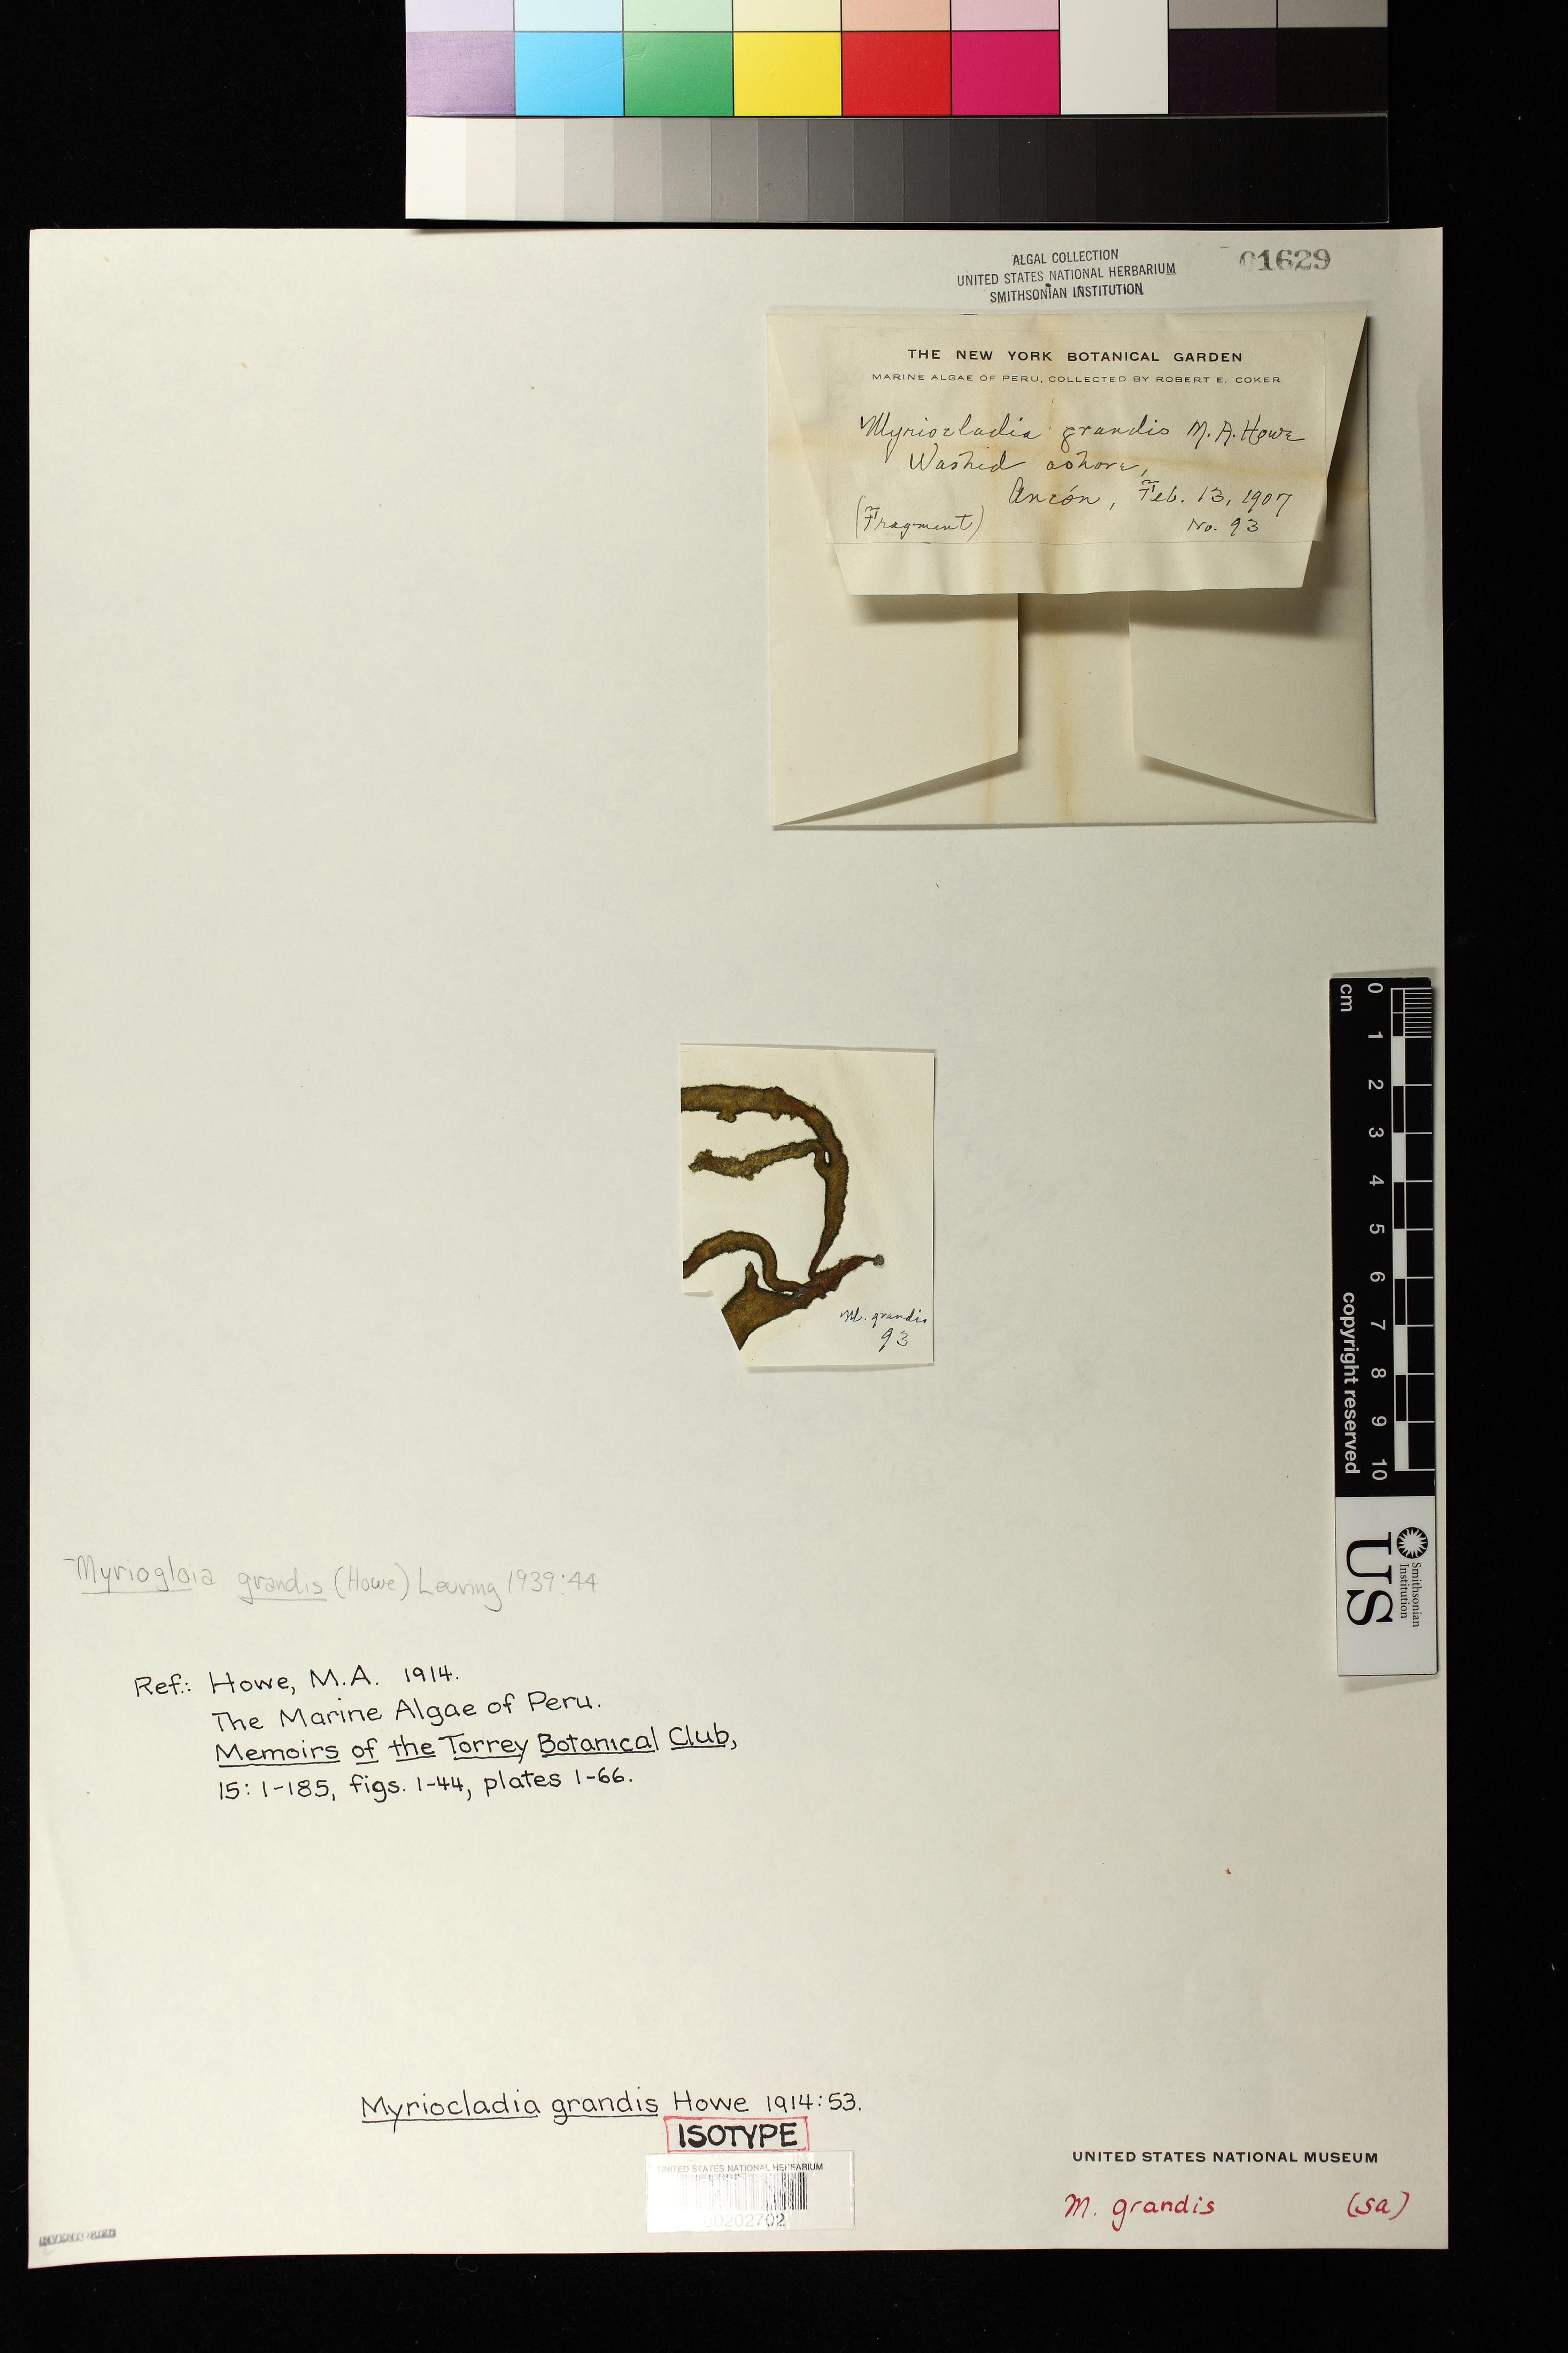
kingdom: Chromista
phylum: Ochrophyta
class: Phaeophyceae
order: Ectocarpales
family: Chordariaceae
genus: Myriocladia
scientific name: Myriocladia grandis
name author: M. Howe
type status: Isotype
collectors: R. Coker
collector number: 93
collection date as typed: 13 Feb 1907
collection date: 1907-02-13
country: Peru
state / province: Lima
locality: Ancon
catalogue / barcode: US 1629